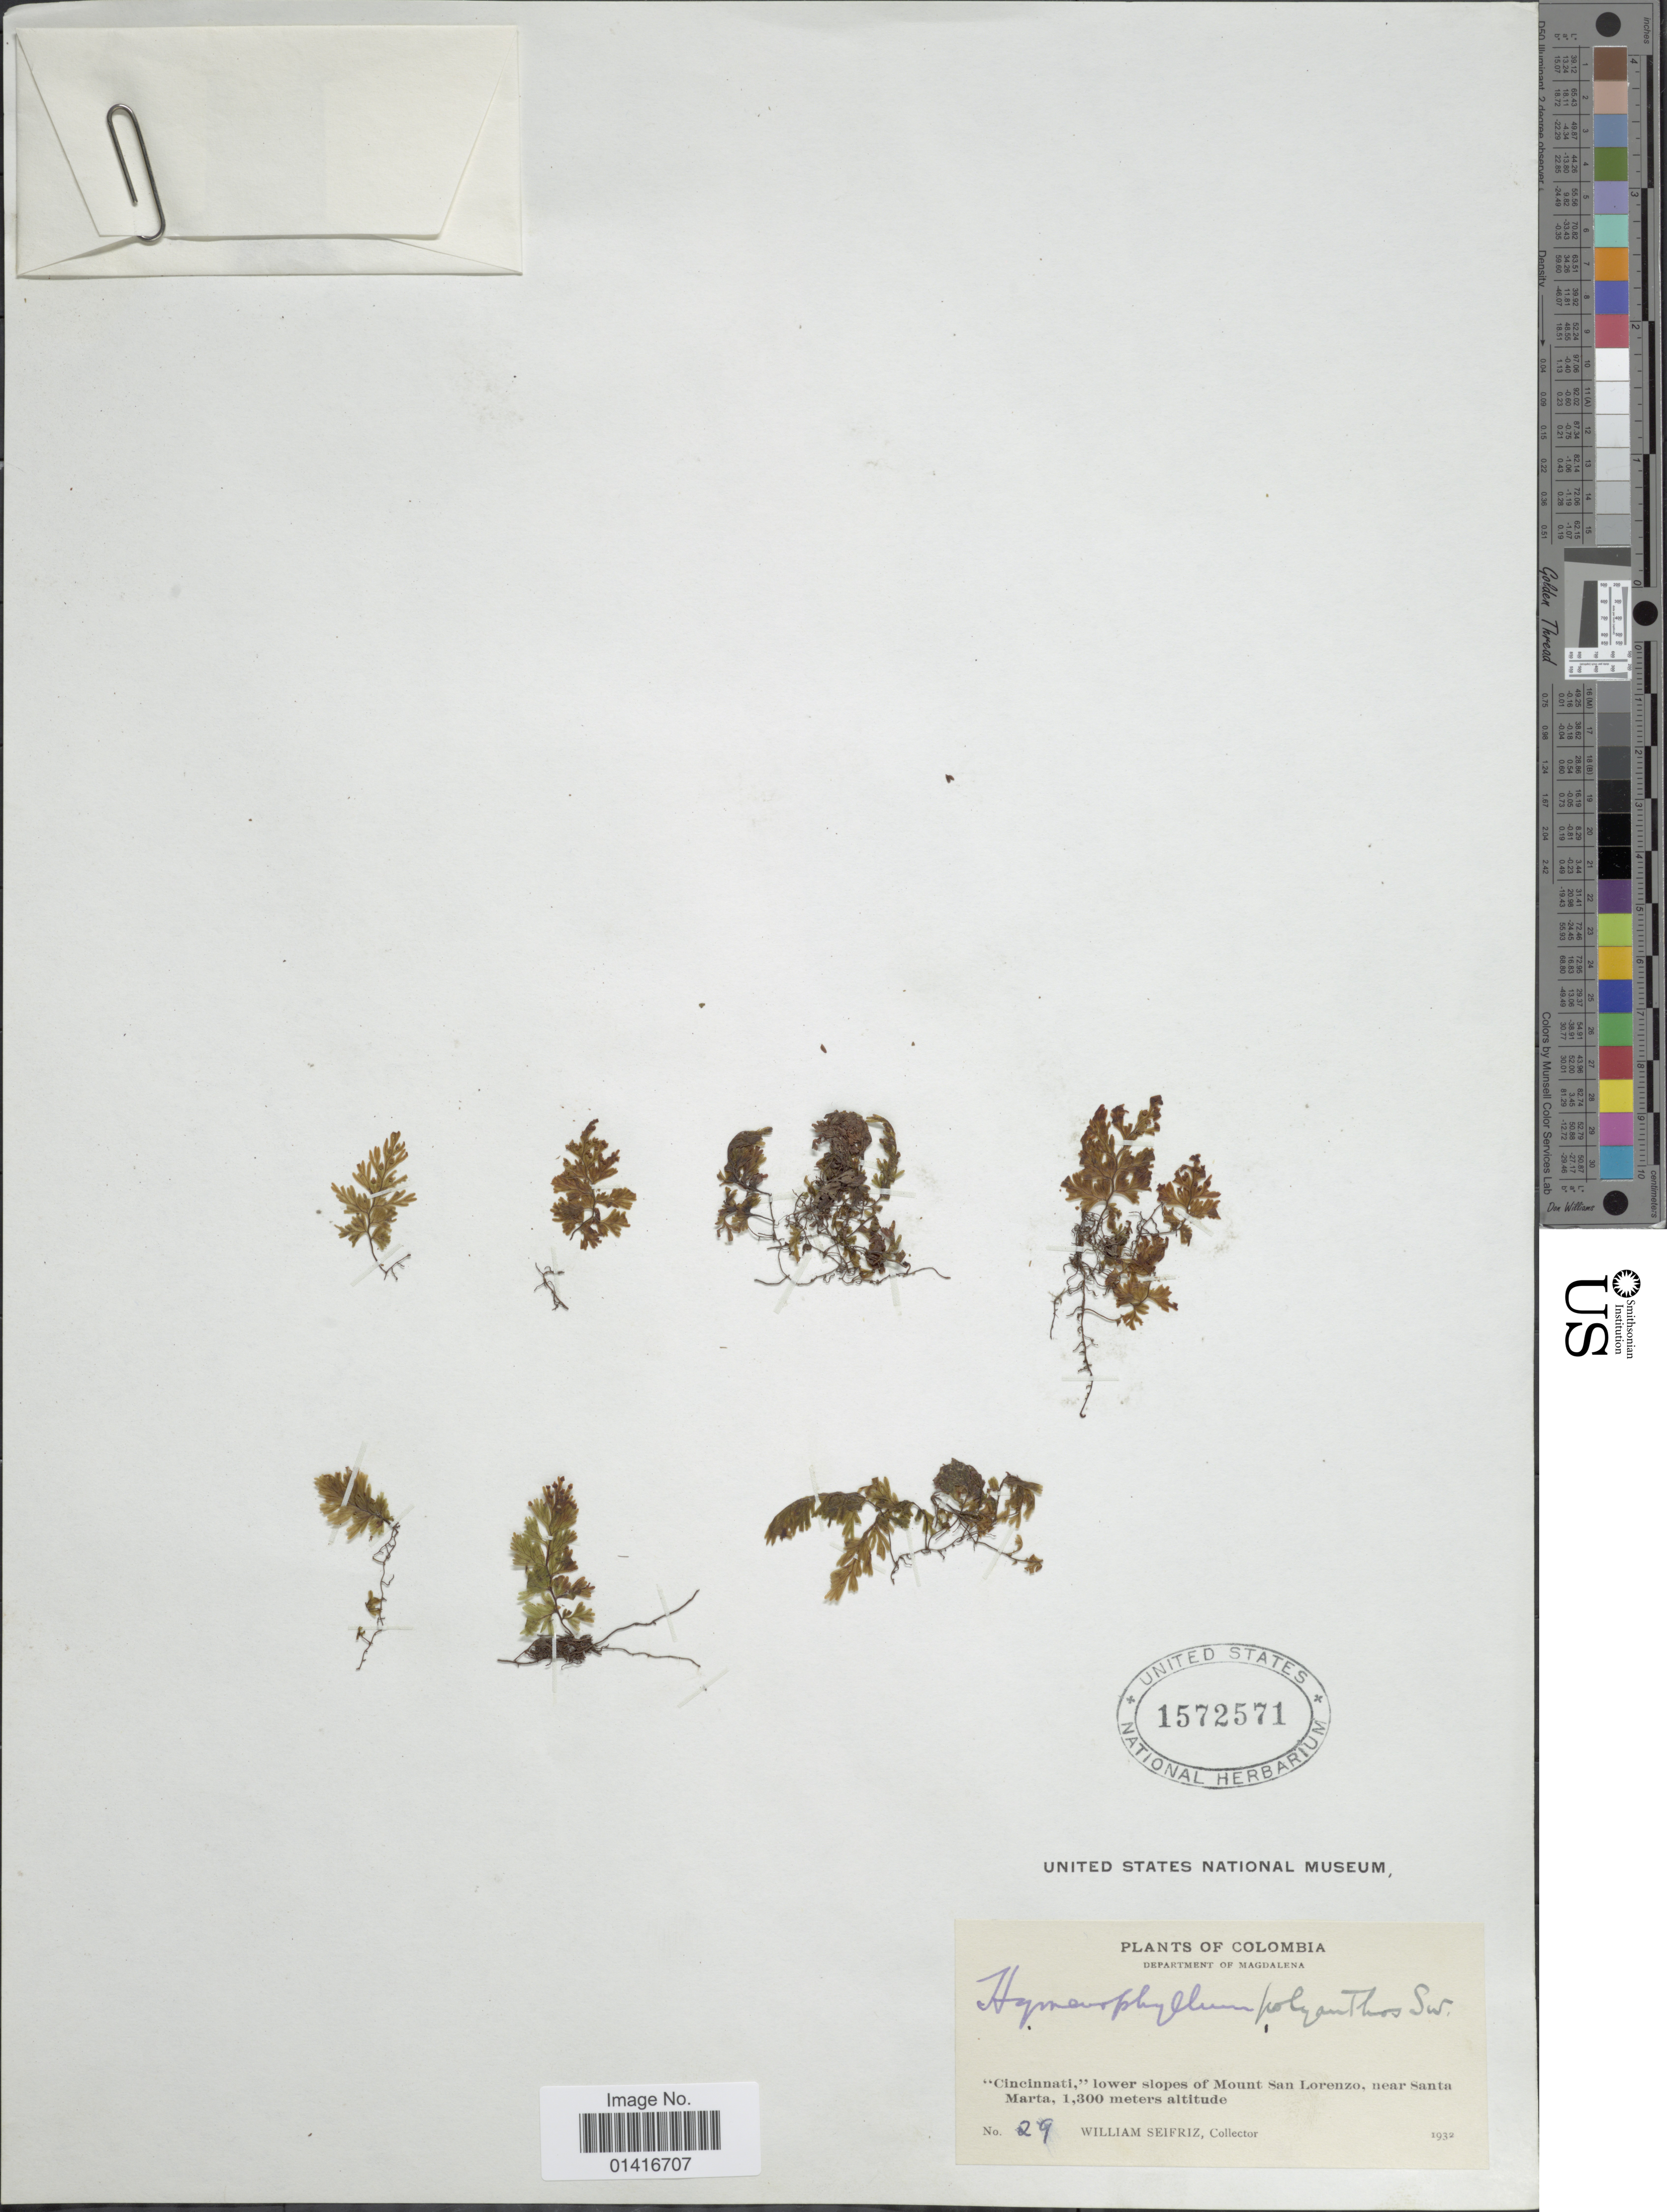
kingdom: Plantae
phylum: Tracheophyta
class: Polypodiopsida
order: Hymenophyllales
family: Hymenophyllaceae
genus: Hymenophyllum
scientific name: Hymenophyllum polyanthos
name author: (Sw.) Sw.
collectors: W. Seifriz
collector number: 29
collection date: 1932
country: Colombia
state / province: Magdalena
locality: Cincinnati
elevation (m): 1300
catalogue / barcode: US 1572571